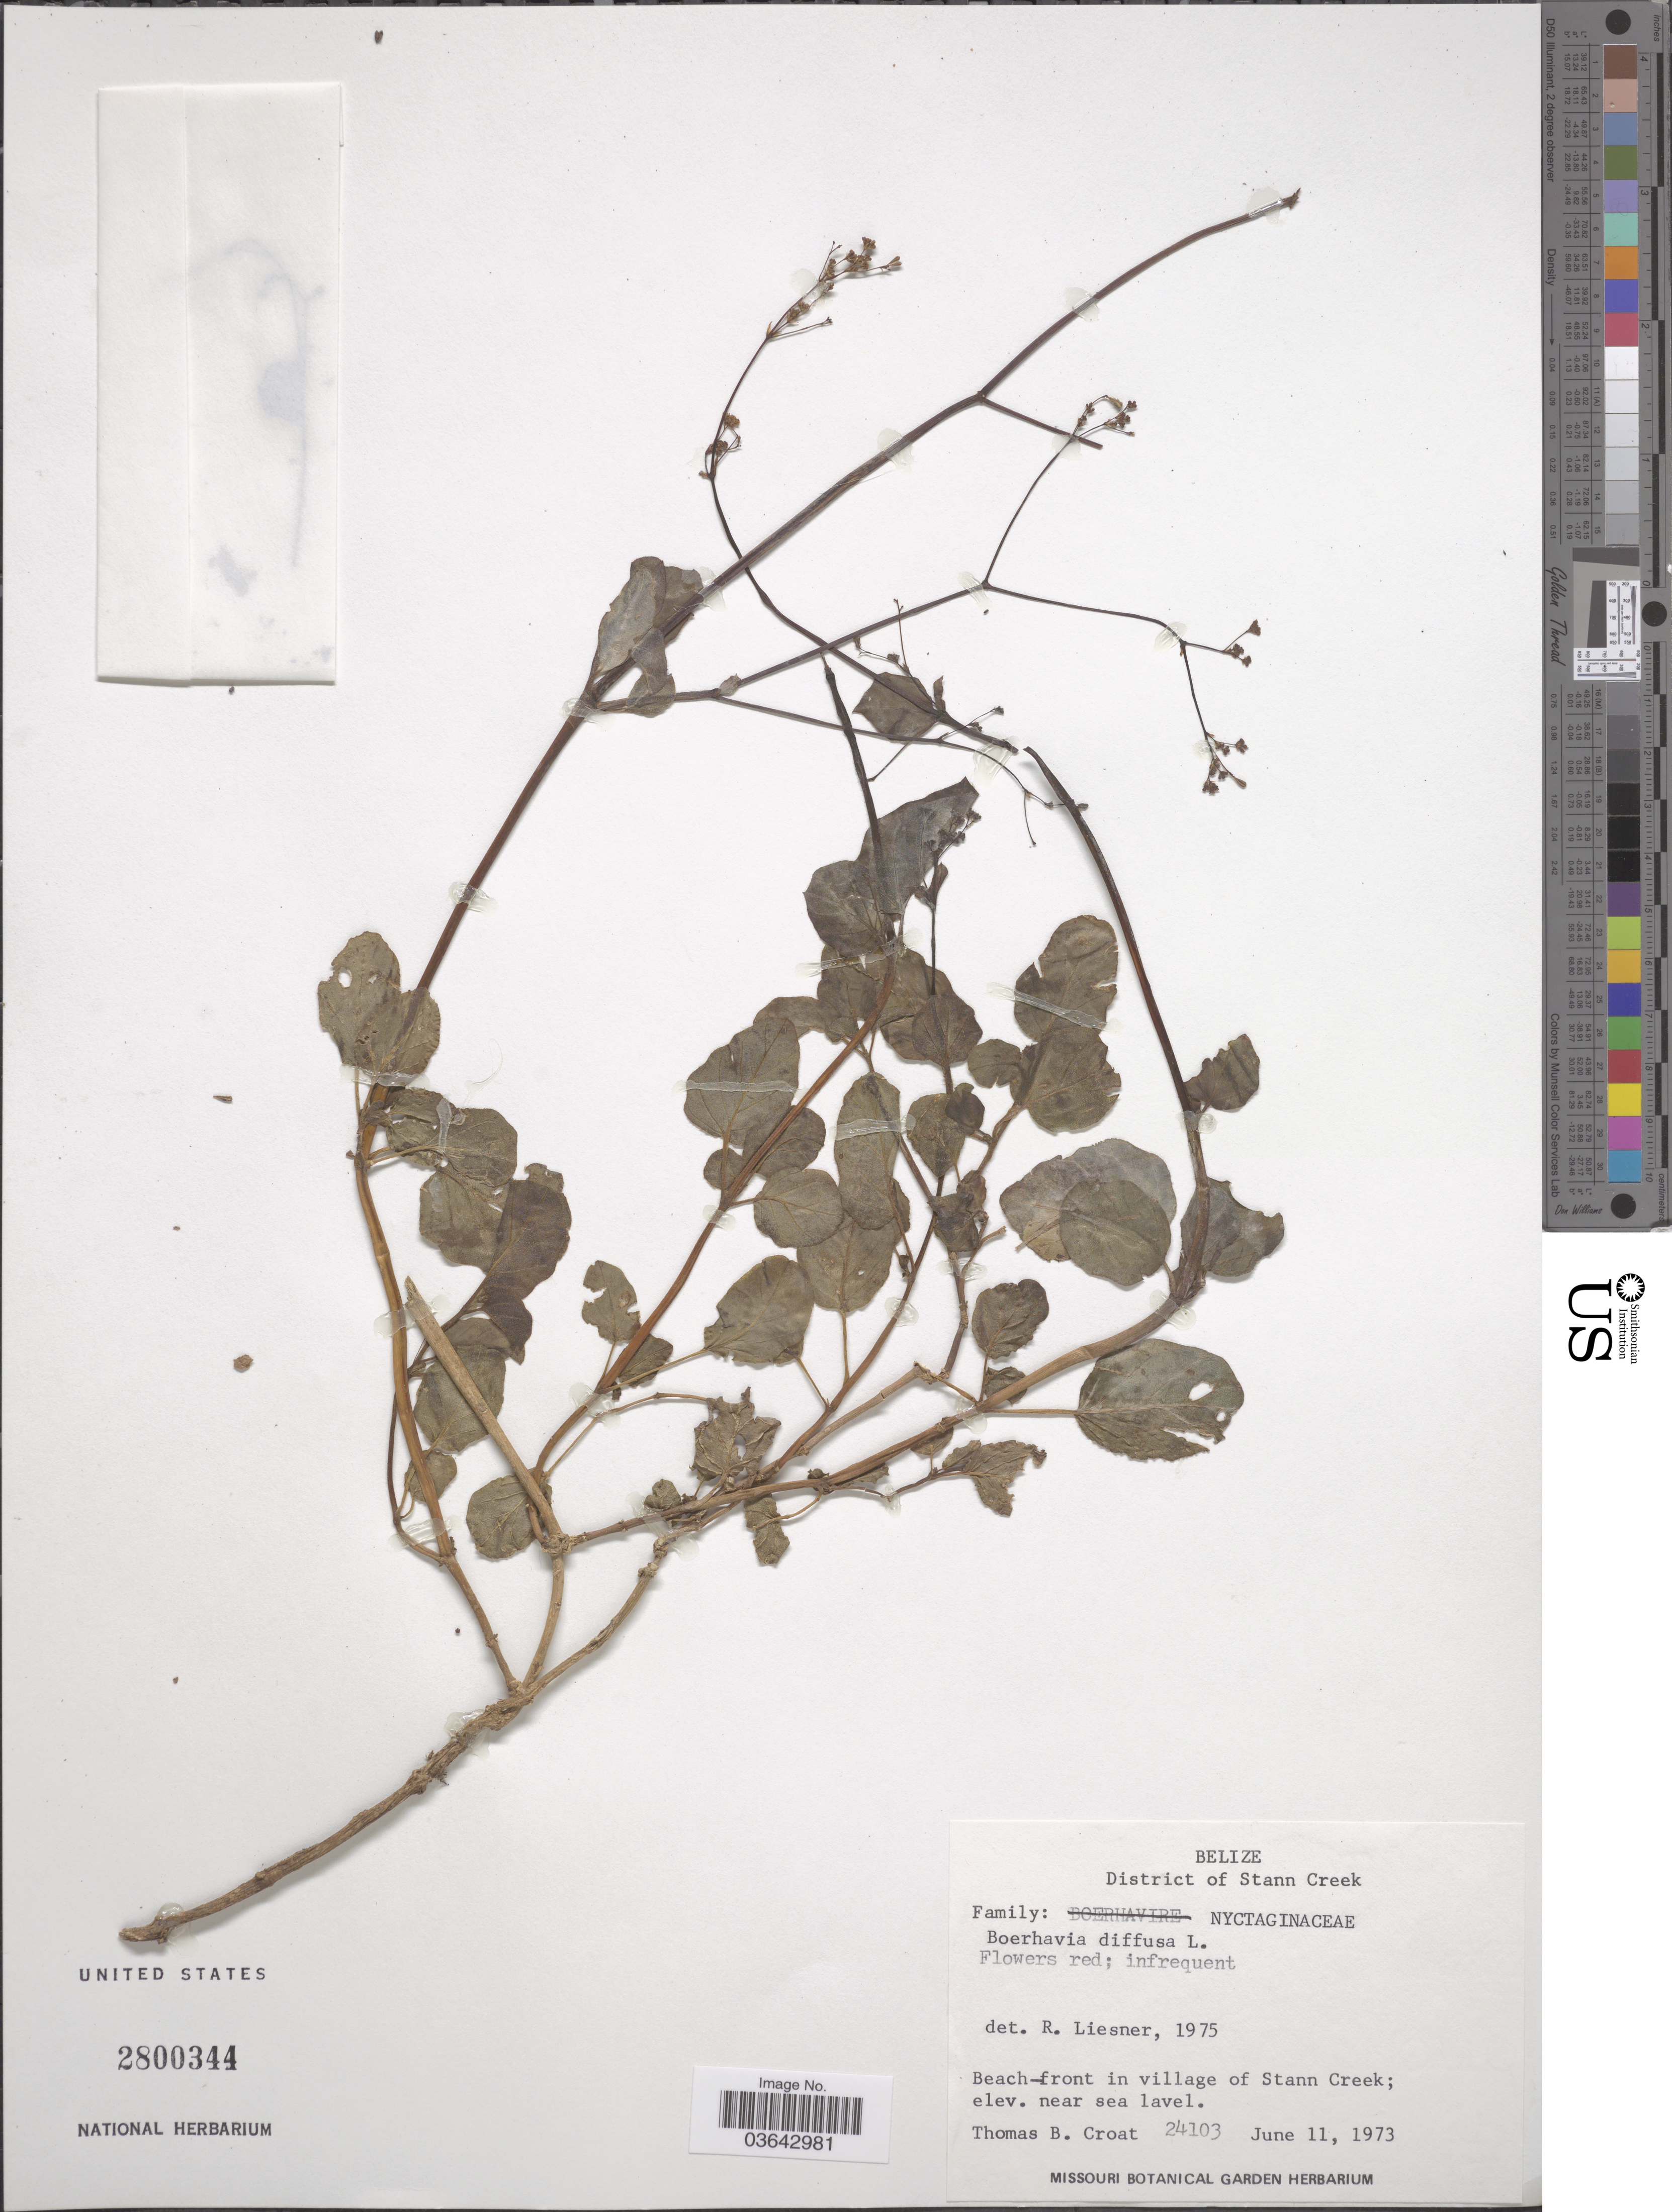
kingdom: Plantae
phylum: Tracheophyta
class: Magnoliopsida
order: Caryophyllales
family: Nyctaginaceae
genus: Boerhavia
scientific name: Boerhavia diffusa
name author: L.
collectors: T. B. Croat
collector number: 24103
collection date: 1973-06-11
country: Belize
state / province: Stann Creek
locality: District of Stann Creek. Beach-front in village of Stann Creek.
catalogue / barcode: US 2800344